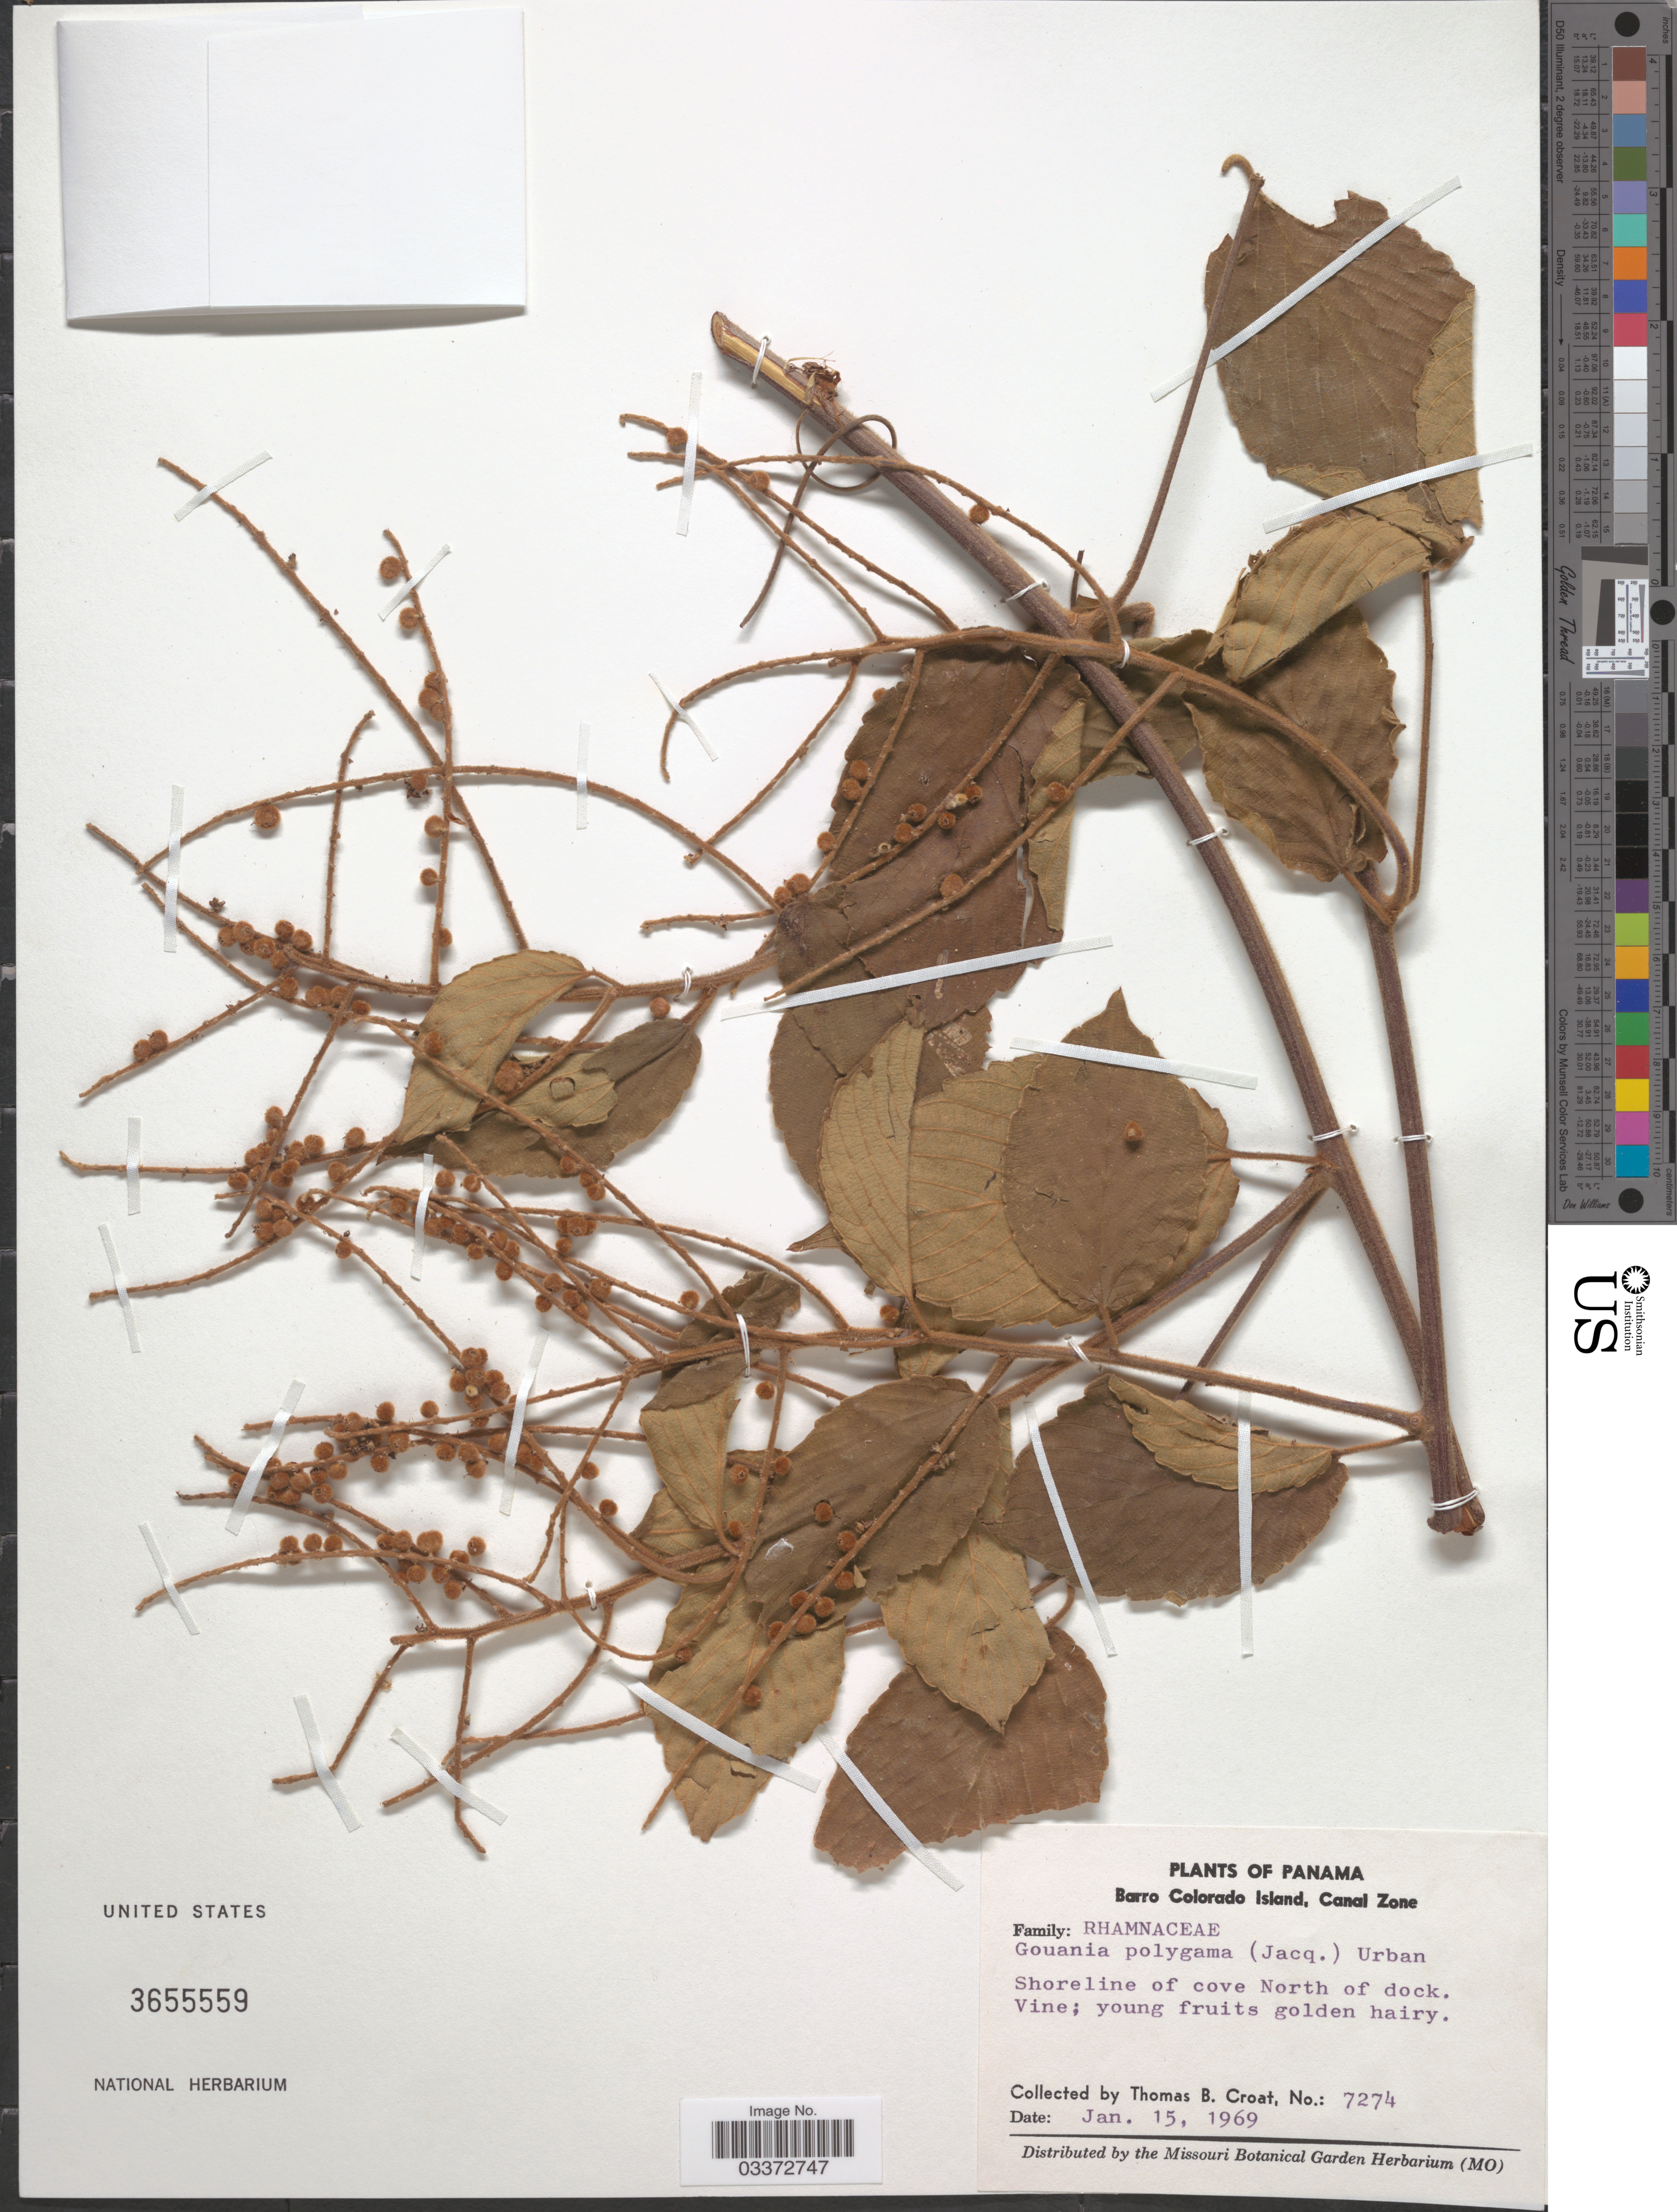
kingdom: Plantae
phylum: Tracheophyta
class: Magnoliopsida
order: Rosales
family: Rhamnaceae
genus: Gouania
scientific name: Gouania polygama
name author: (Jacq.) Urb.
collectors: T. B. Croat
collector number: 7274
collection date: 1969-01-15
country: Panama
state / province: Panamá Oeste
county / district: Canal Zone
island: Barro Colorado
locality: Barro Colorado Island, Canal Zone. Shoreline of cove North of dock.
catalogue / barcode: US 3655559